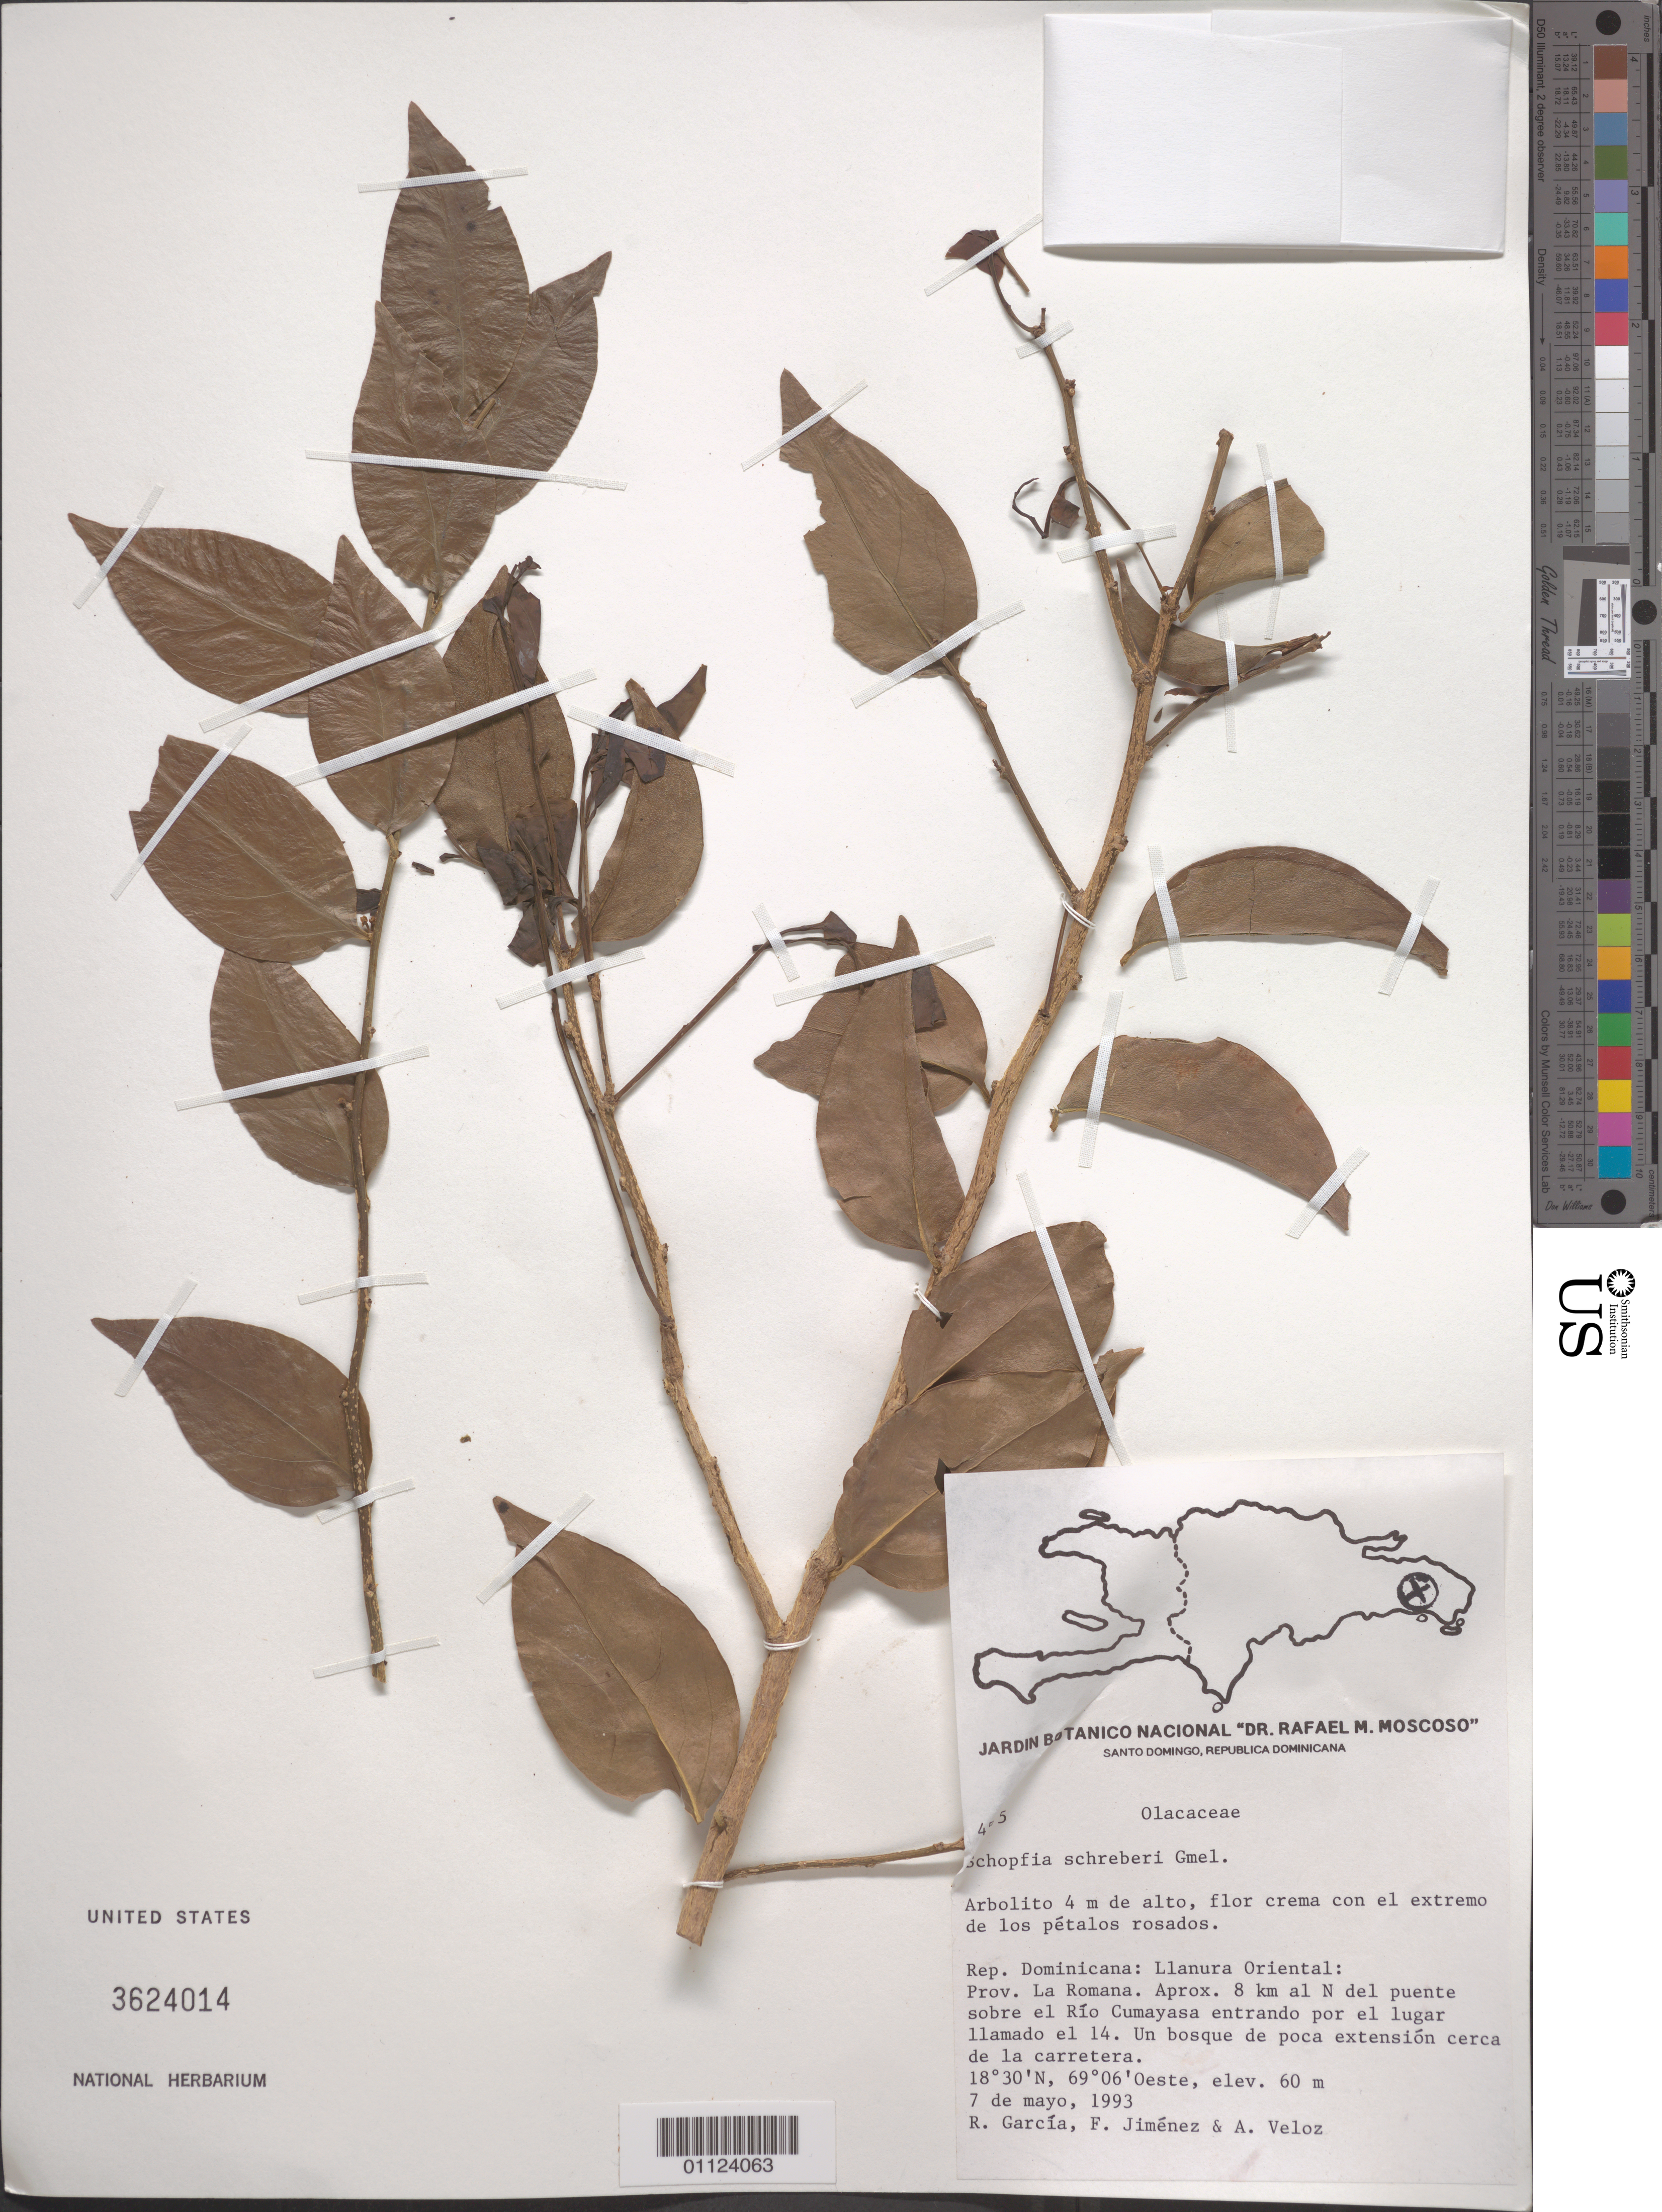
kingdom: Plantae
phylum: Tracheophyta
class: Magnoliopsida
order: Santalales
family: Schoepfiaceae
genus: Schoepfia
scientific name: Schoepfia schreberi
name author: J.F. Gmel.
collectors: R. G. García, F. Jiménez & A. Veloz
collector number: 4575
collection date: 1993-05-07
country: Dominican Republic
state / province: La Romana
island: Hispaniola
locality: Llanura oriental, aprox. 8 km al N del puente sobre el Río Cumayasa entrando por el lugar llamado el 14.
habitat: Un bosque de poca extensión cerca de la carretera.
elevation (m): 60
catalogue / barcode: US 3624014